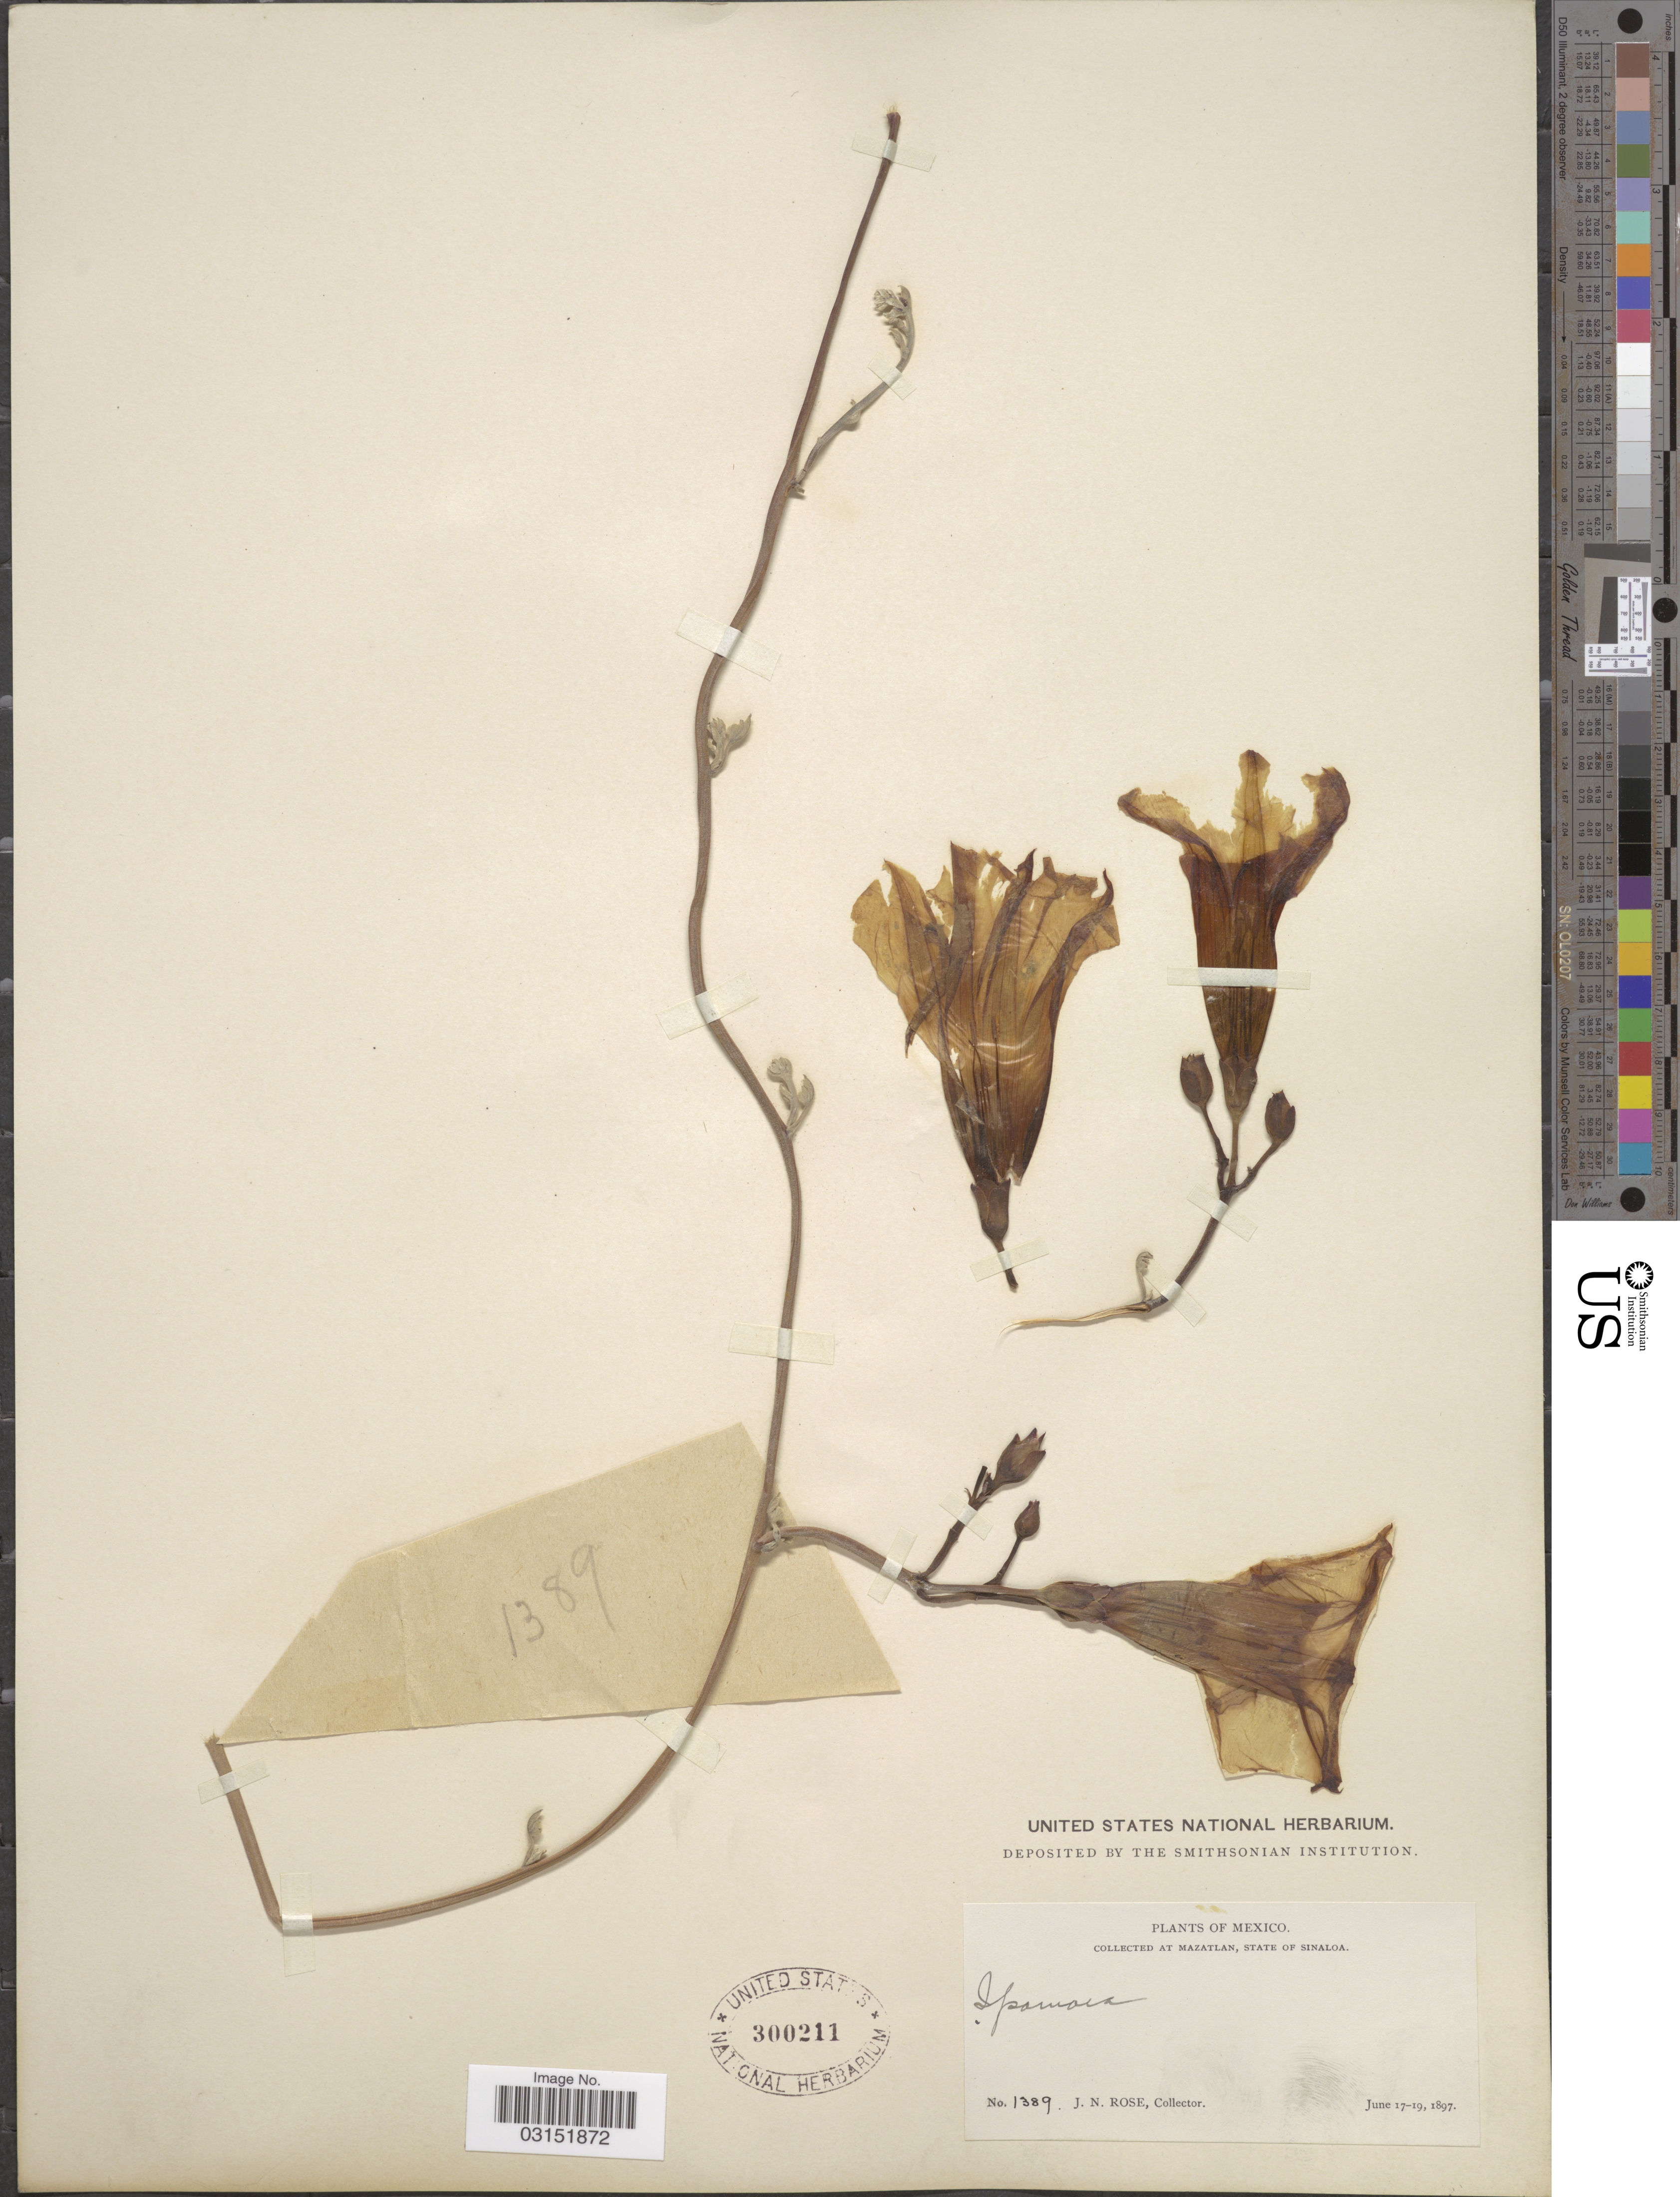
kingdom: Plantae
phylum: Tracheophyta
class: Magnoliopsida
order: Solanales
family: Convolvulaceae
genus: Ipomoea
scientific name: Ipomoea sp.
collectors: J. N. Rose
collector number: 1389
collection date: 1897-06-17/1897-06-19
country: Mexico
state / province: Sinaloa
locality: At Mazatlan.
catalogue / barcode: US 300211